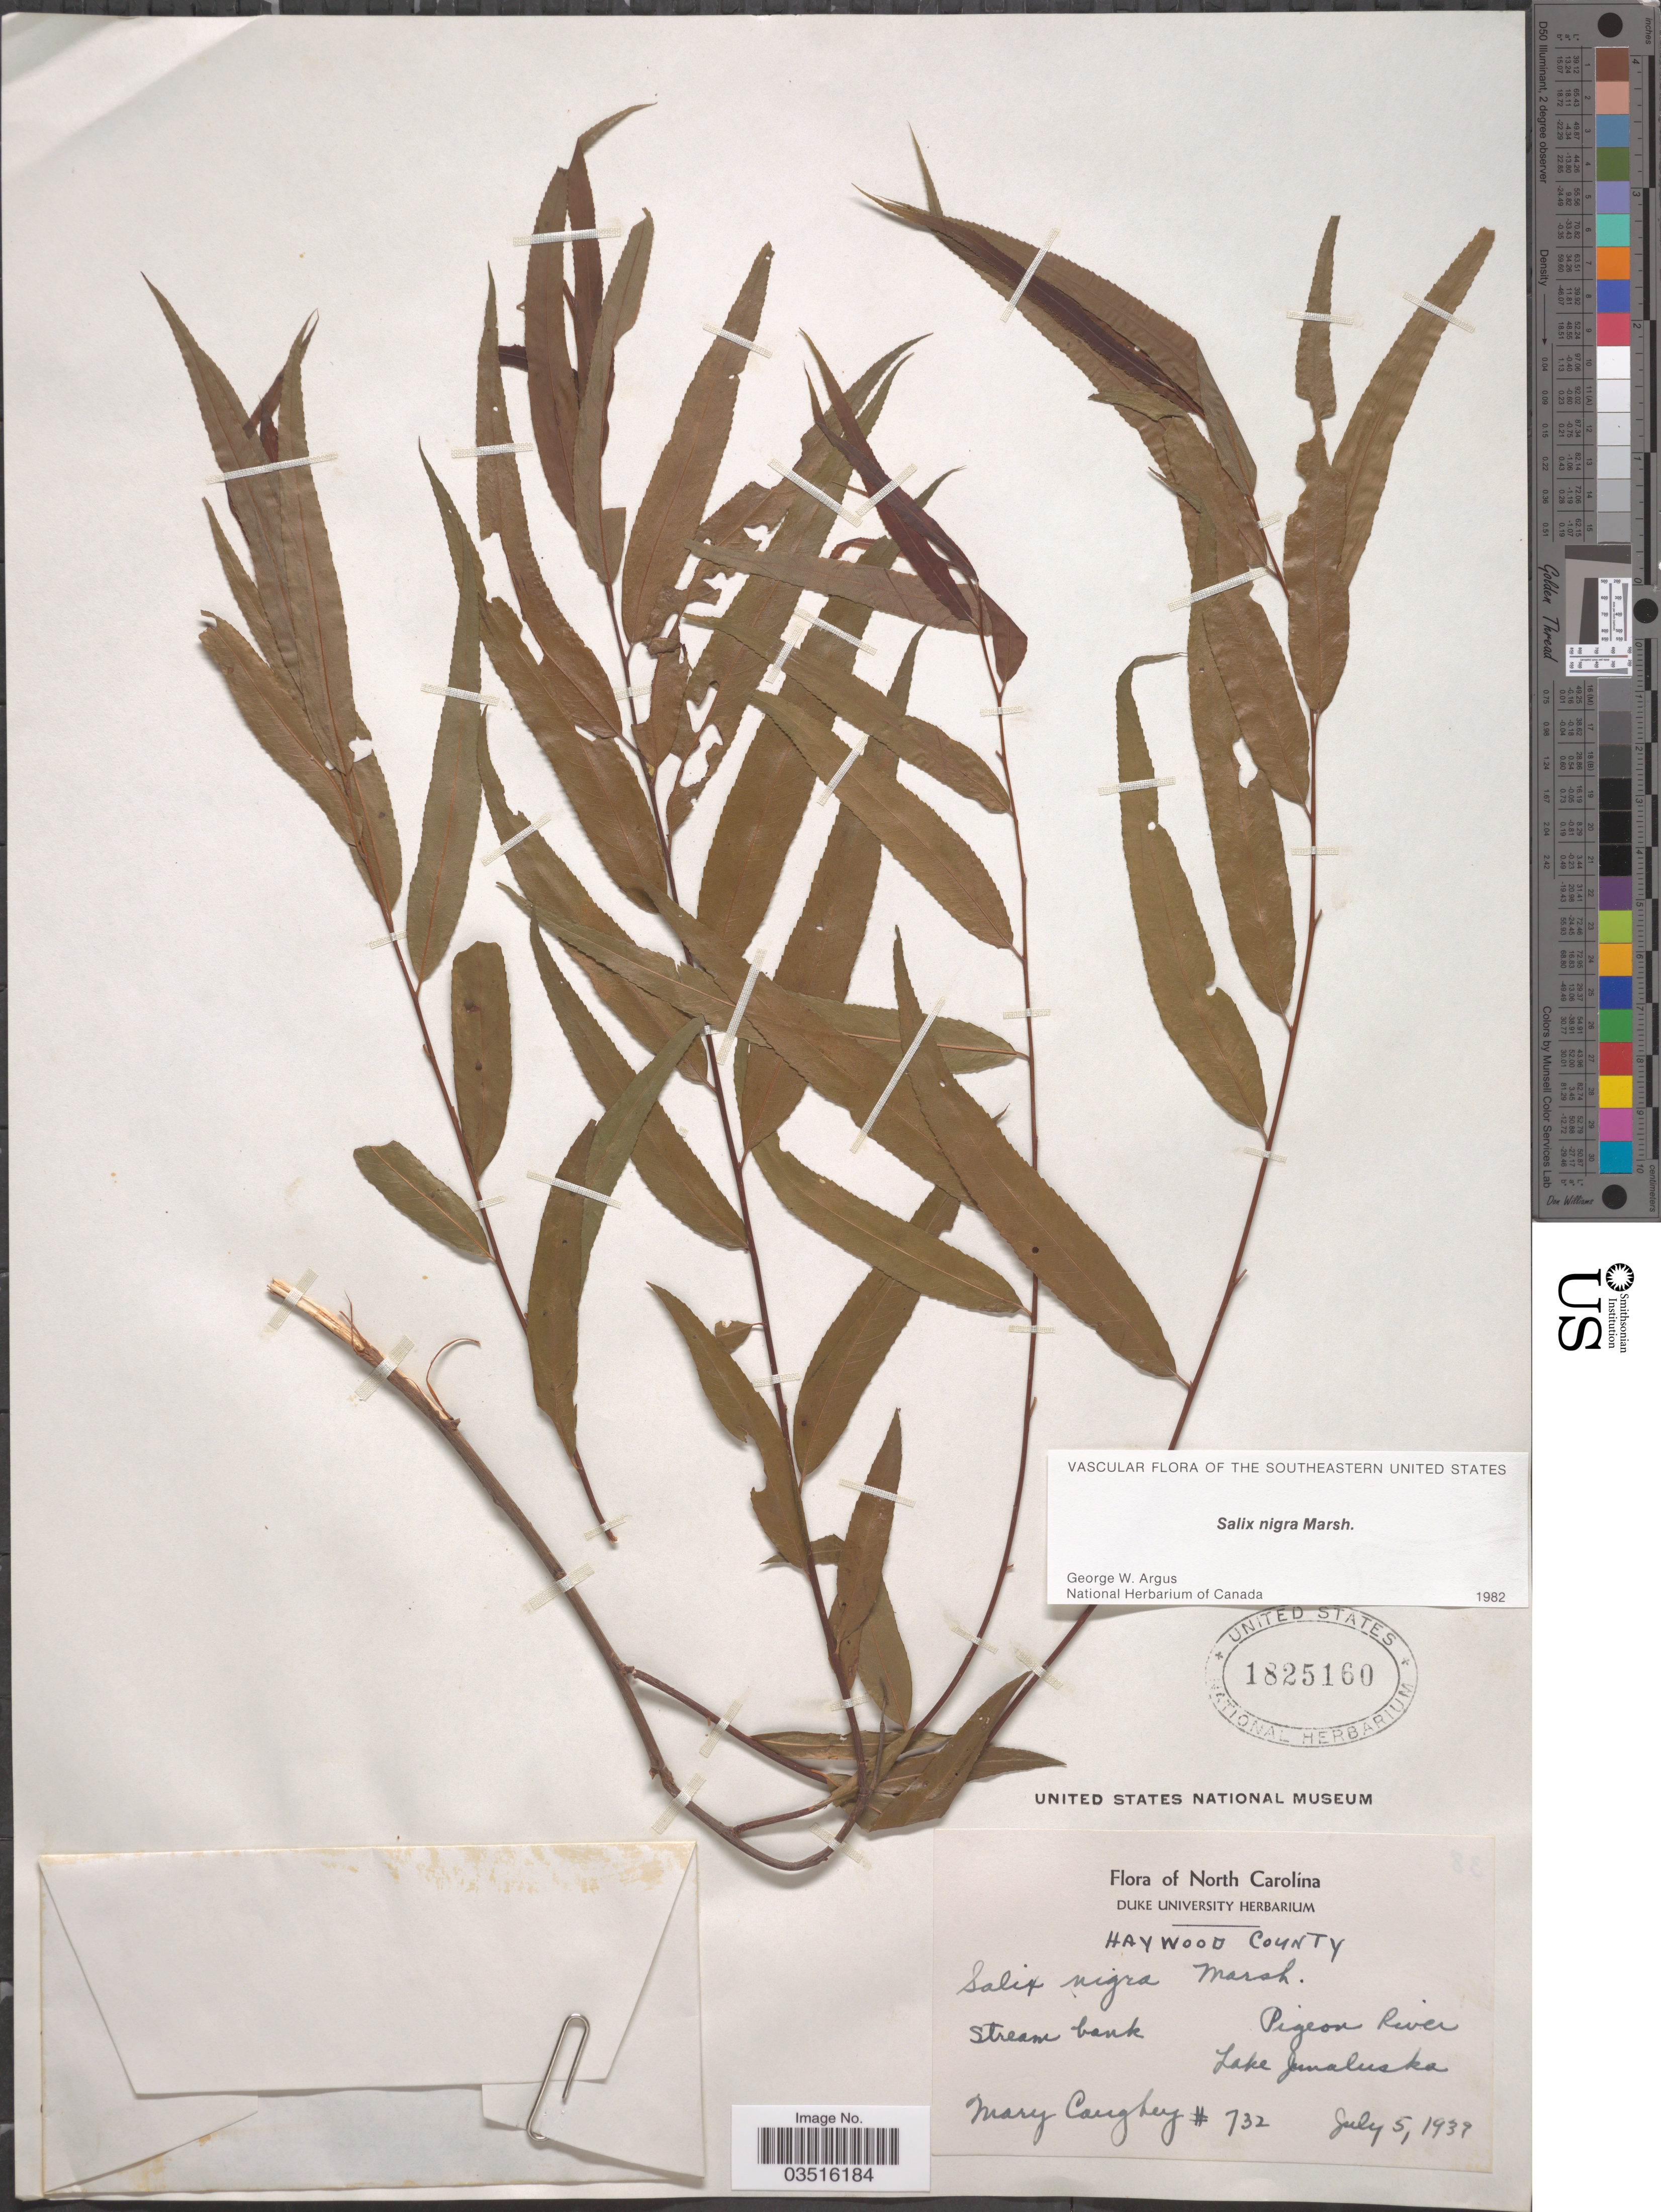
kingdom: Plantae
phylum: Tracheophyta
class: Magnoliopsida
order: Malpighiales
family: Salicaceae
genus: Salix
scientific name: Salix nigra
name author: Marshall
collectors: M. Caughey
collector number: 732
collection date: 1939-07-05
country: United States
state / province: North Carolina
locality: Haywood County. Pigeon River, Lake Junaluska.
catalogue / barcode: US 1825160